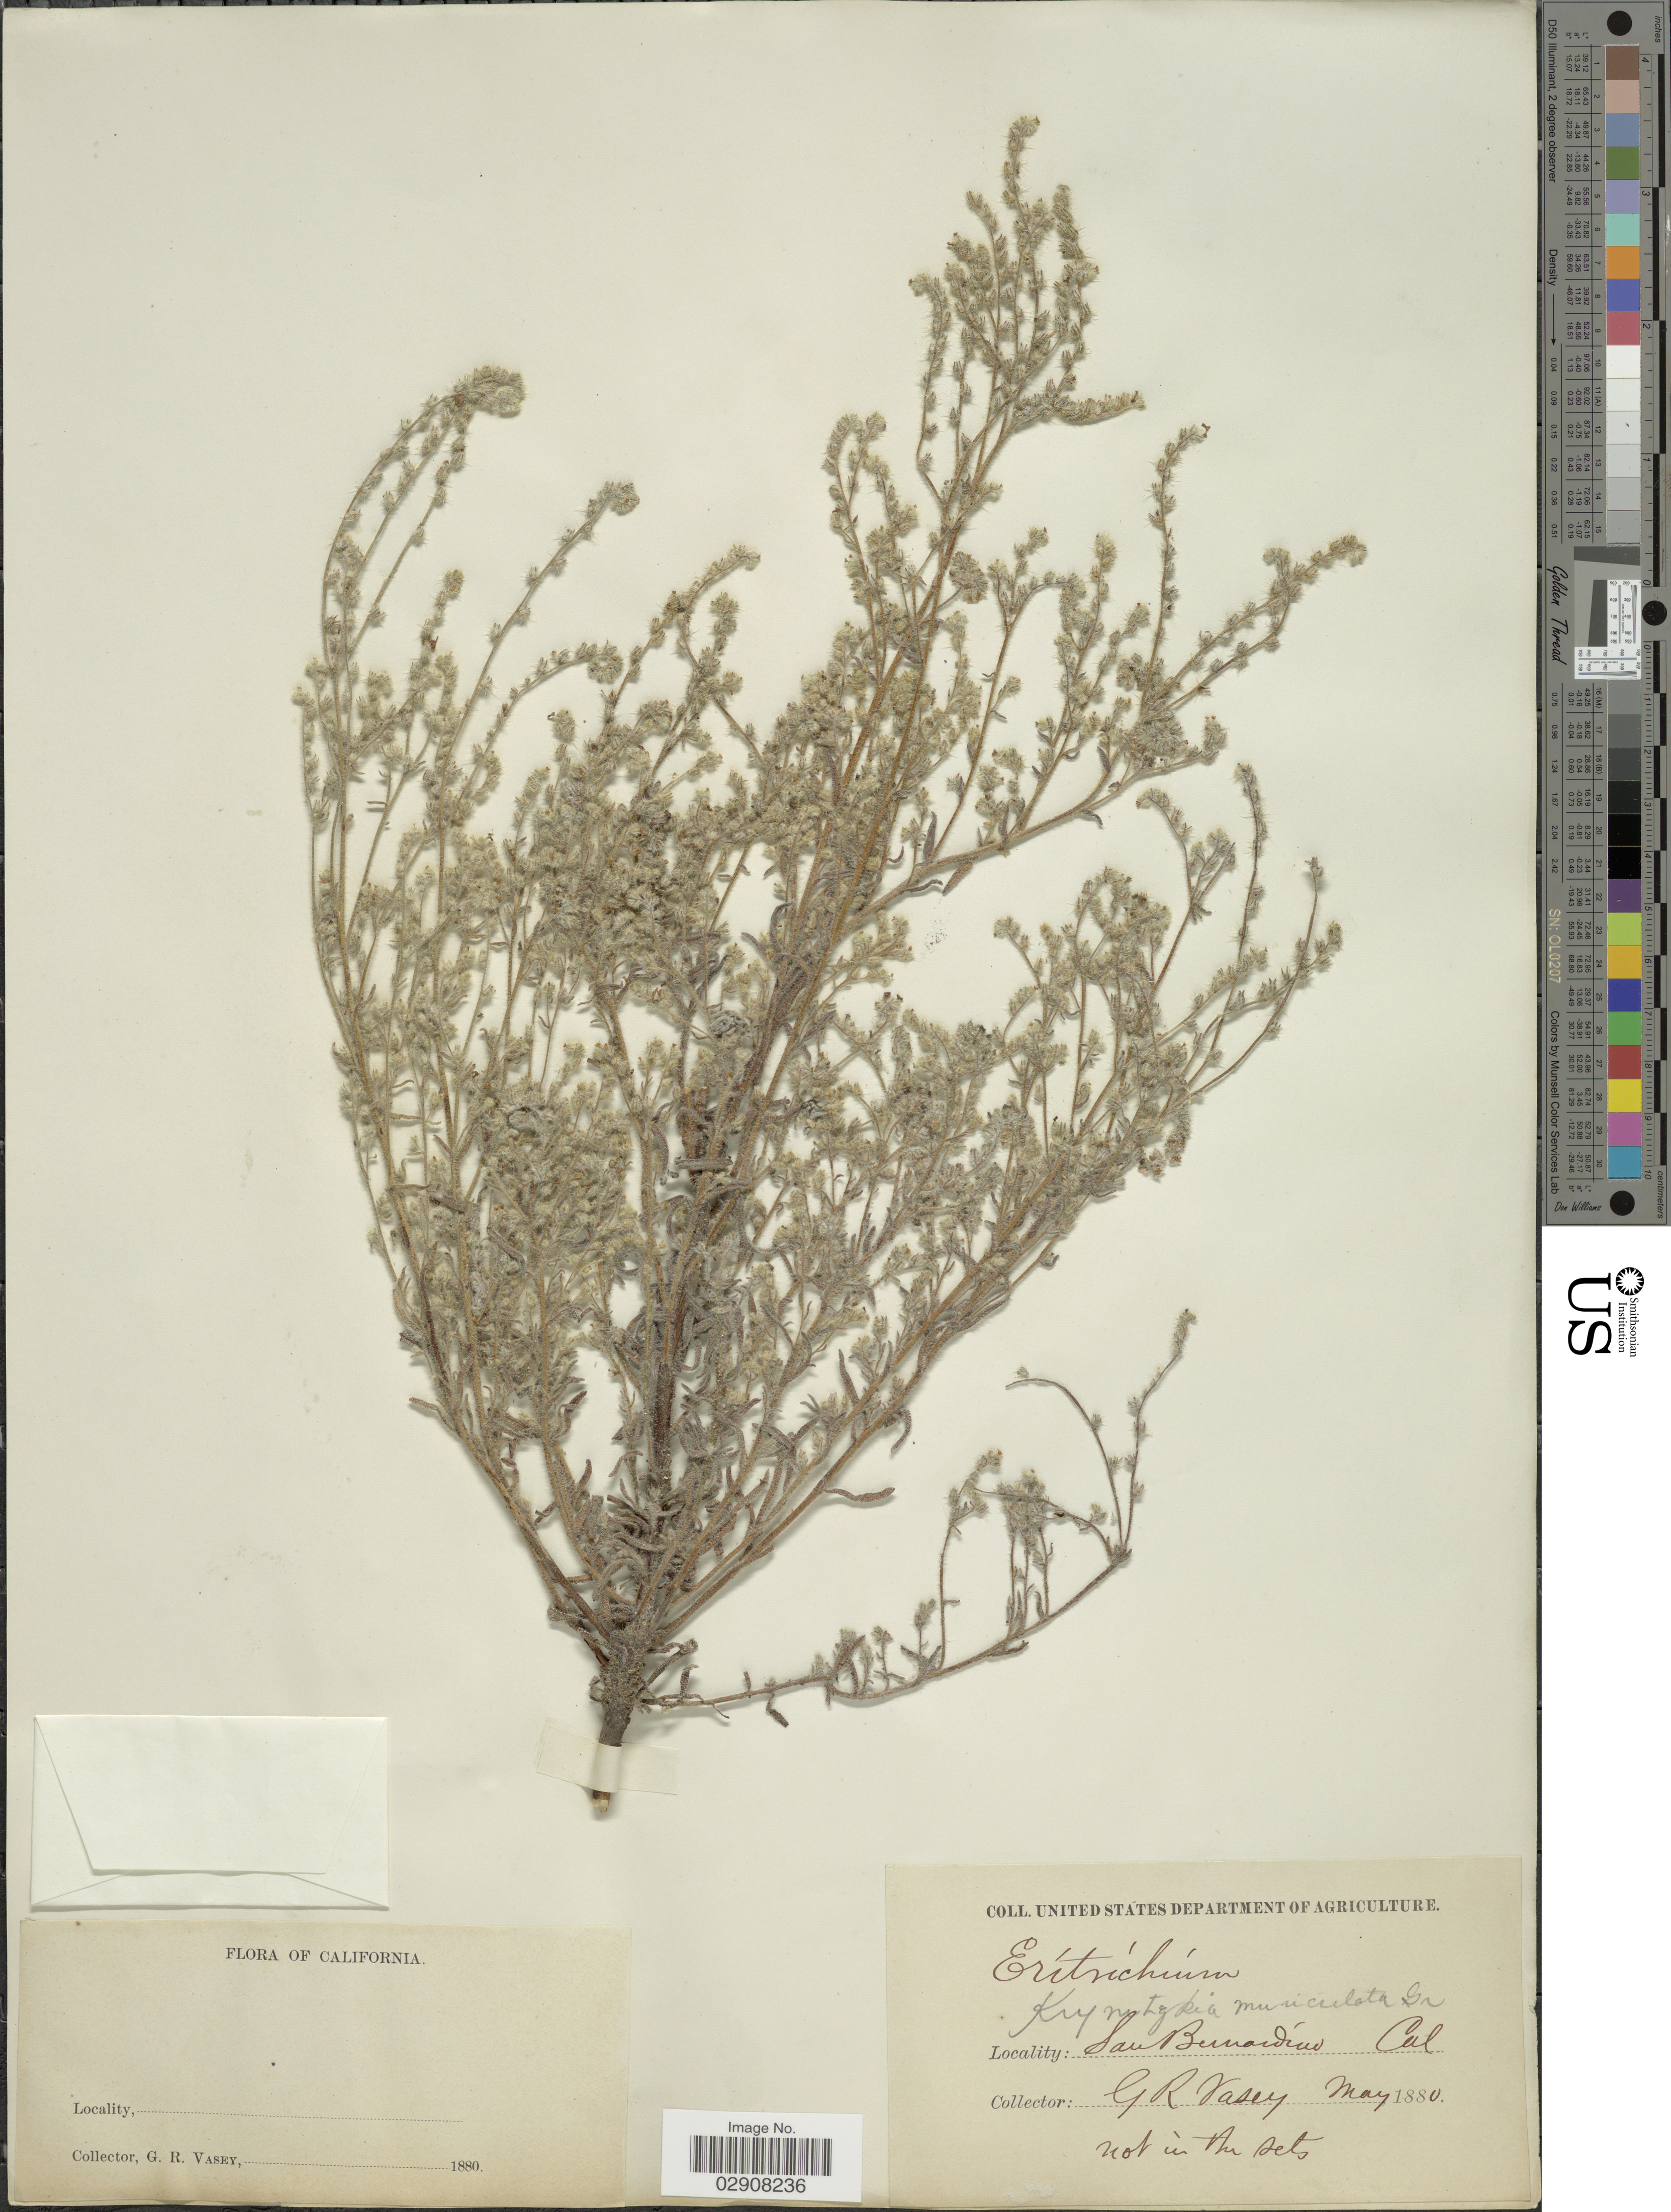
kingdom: Plantae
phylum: Tracheophyta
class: Magnoliopsida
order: Boraginales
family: Boraginaceae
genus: Cryptantha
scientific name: Cryptantha muricata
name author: (Hook. & Arn.) A. Nelson & J.F. Macbr.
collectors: G. R. Vasey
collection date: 1880-05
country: United States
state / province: California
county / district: San Bernardino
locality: San Bernardino.